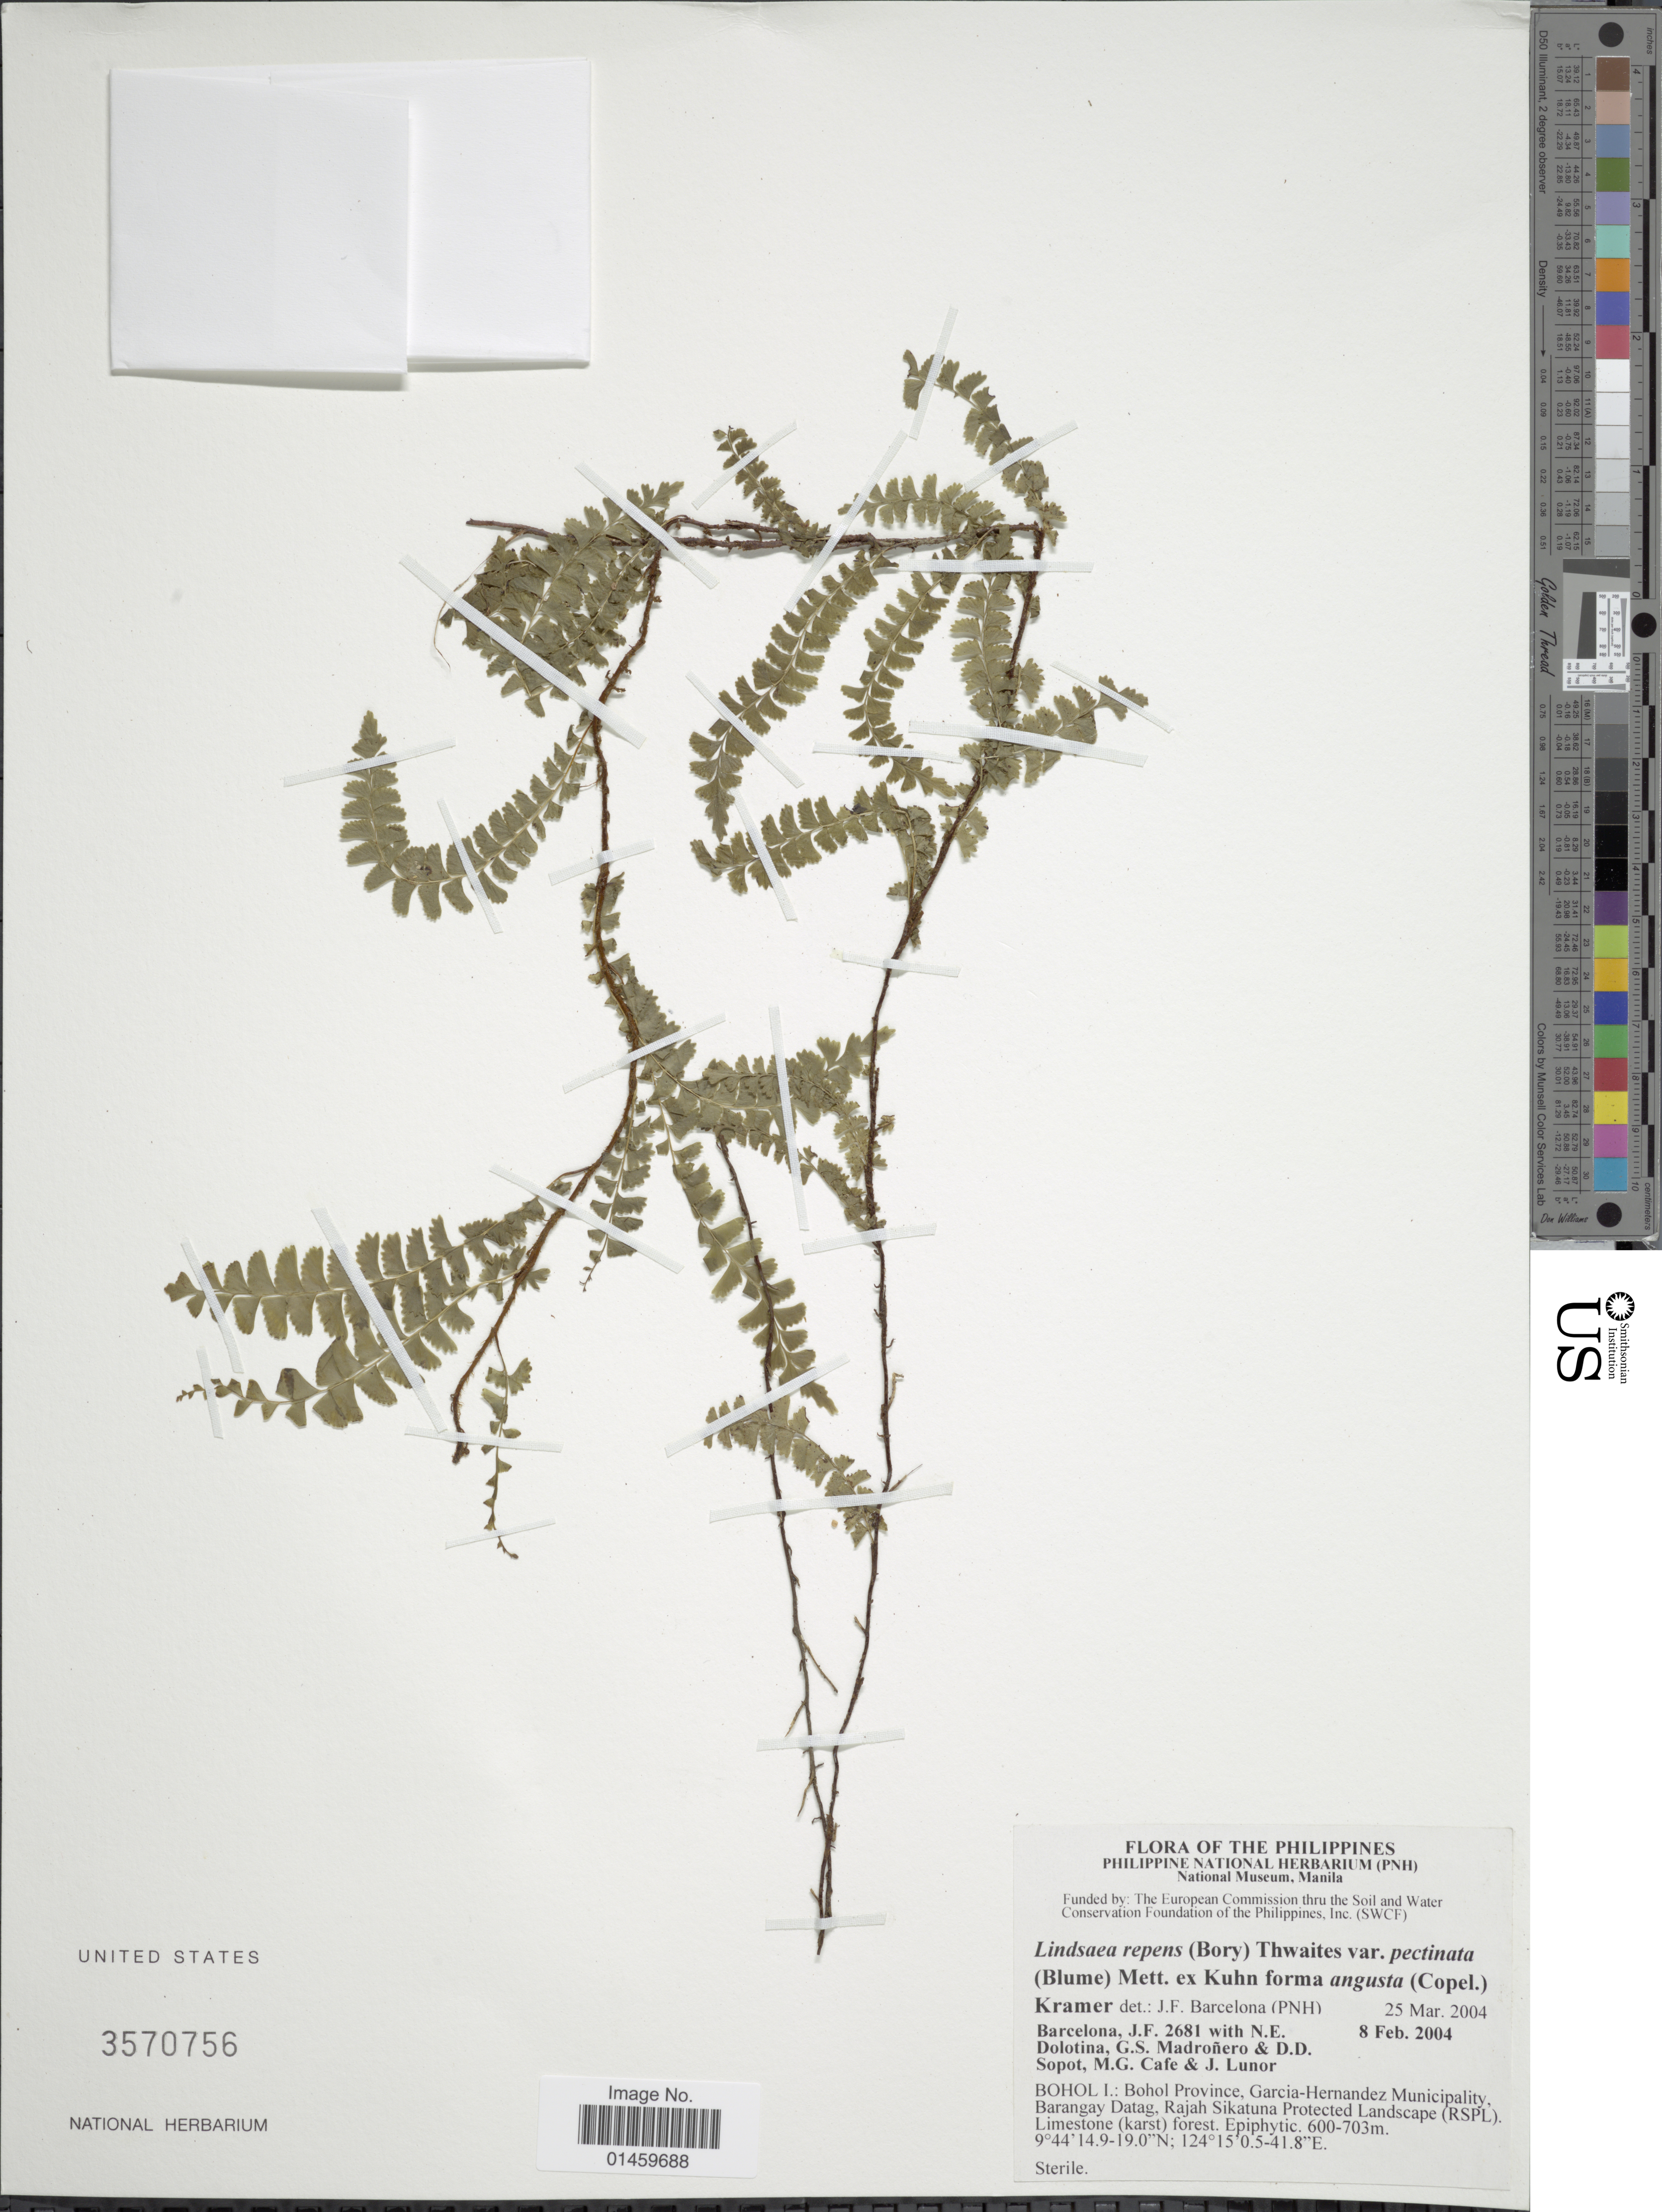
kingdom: Plantae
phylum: Tracheophyta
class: Polypodiopsida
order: Polypodiales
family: Lindsaeaceae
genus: Lindsaea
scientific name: Lindsaea repens var. pectinata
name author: (Blume) Mett.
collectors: J. F. Barcelona, N. Dolotina, G. Madroñero, D. Sopot & et al.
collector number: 2681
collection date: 2004-02-08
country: Philippines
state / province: Central Visayas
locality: Bohol I.: Bohol Province, Garcia-Hernandez Municipality, Barangay Datag, Rajah Sikatuna Protected Landscape (RSPL).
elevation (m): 600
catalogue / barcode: US 3570756